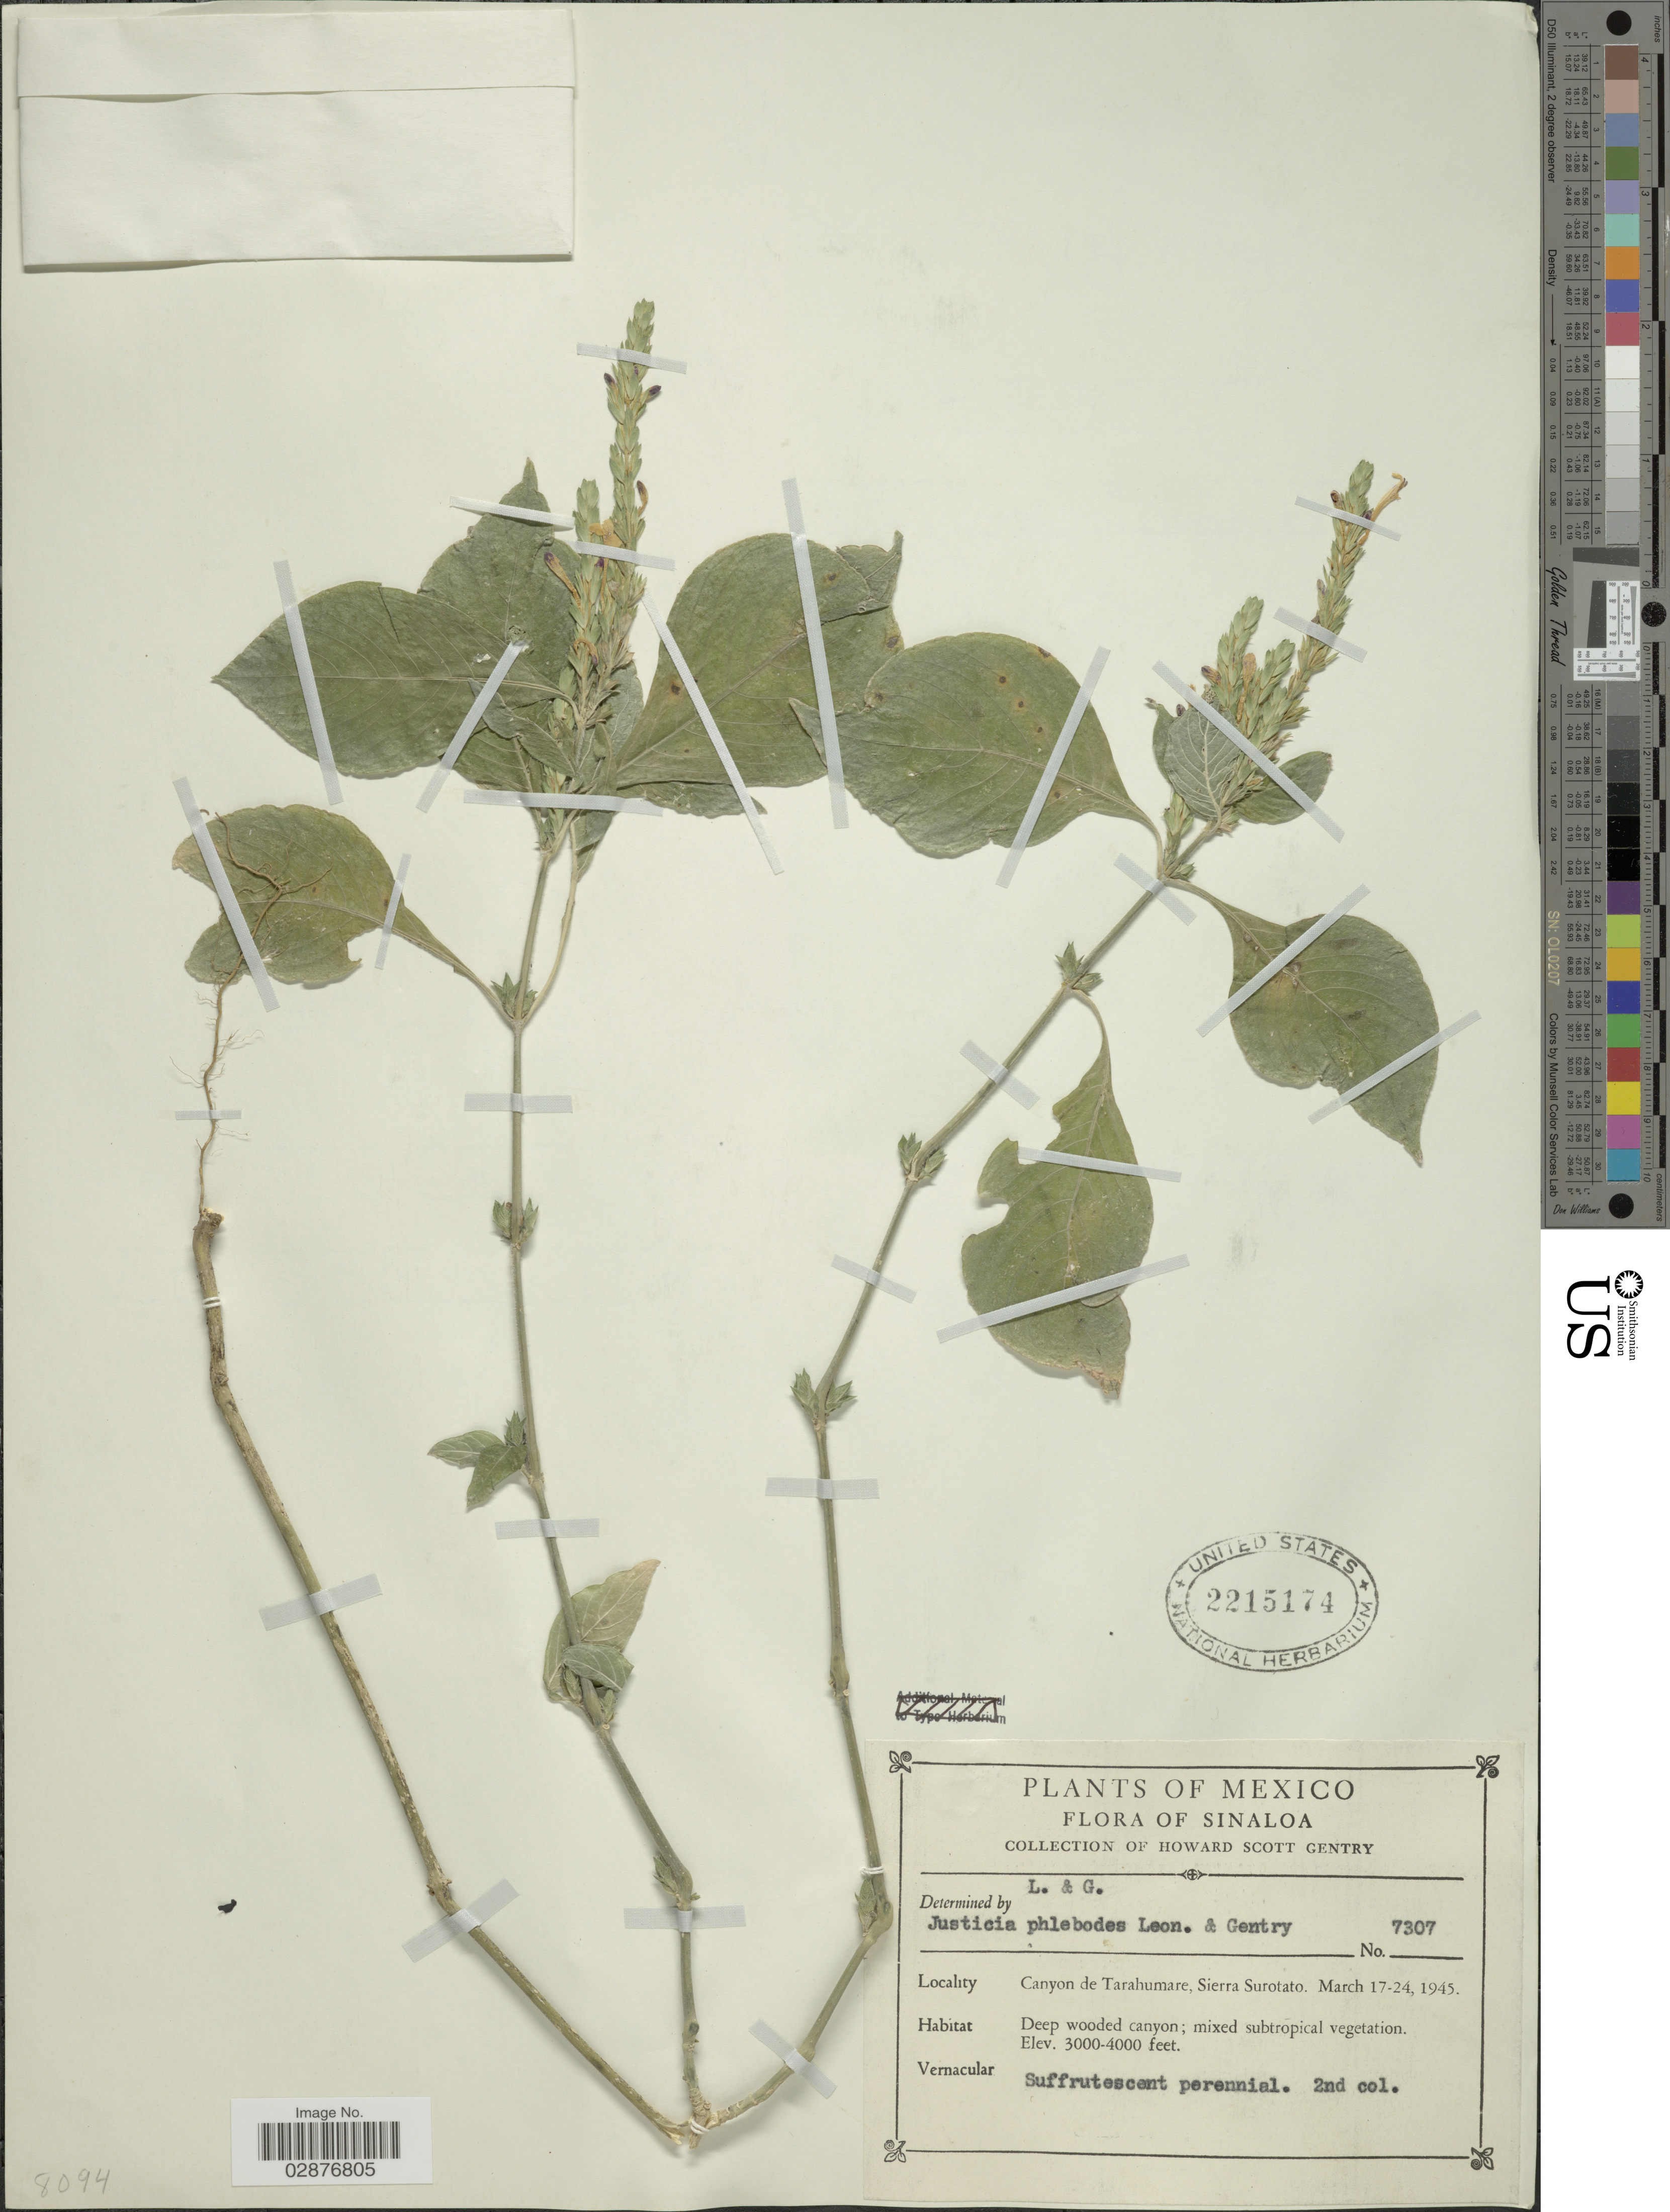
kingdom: Plantae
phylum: Tracheophyta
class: Magnoliopsida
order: Lamiales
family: Acanthaceae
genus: Justicia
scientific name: Justicia phlebodes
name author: Leonard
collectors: H. S. Gentry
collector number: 7307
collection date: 1945-03-17/1945-03-24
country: Mexico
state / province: Sinaloa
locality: Canyon de Tarahumare, Sierra Surotato.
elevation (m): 914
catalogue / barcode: US 2215174